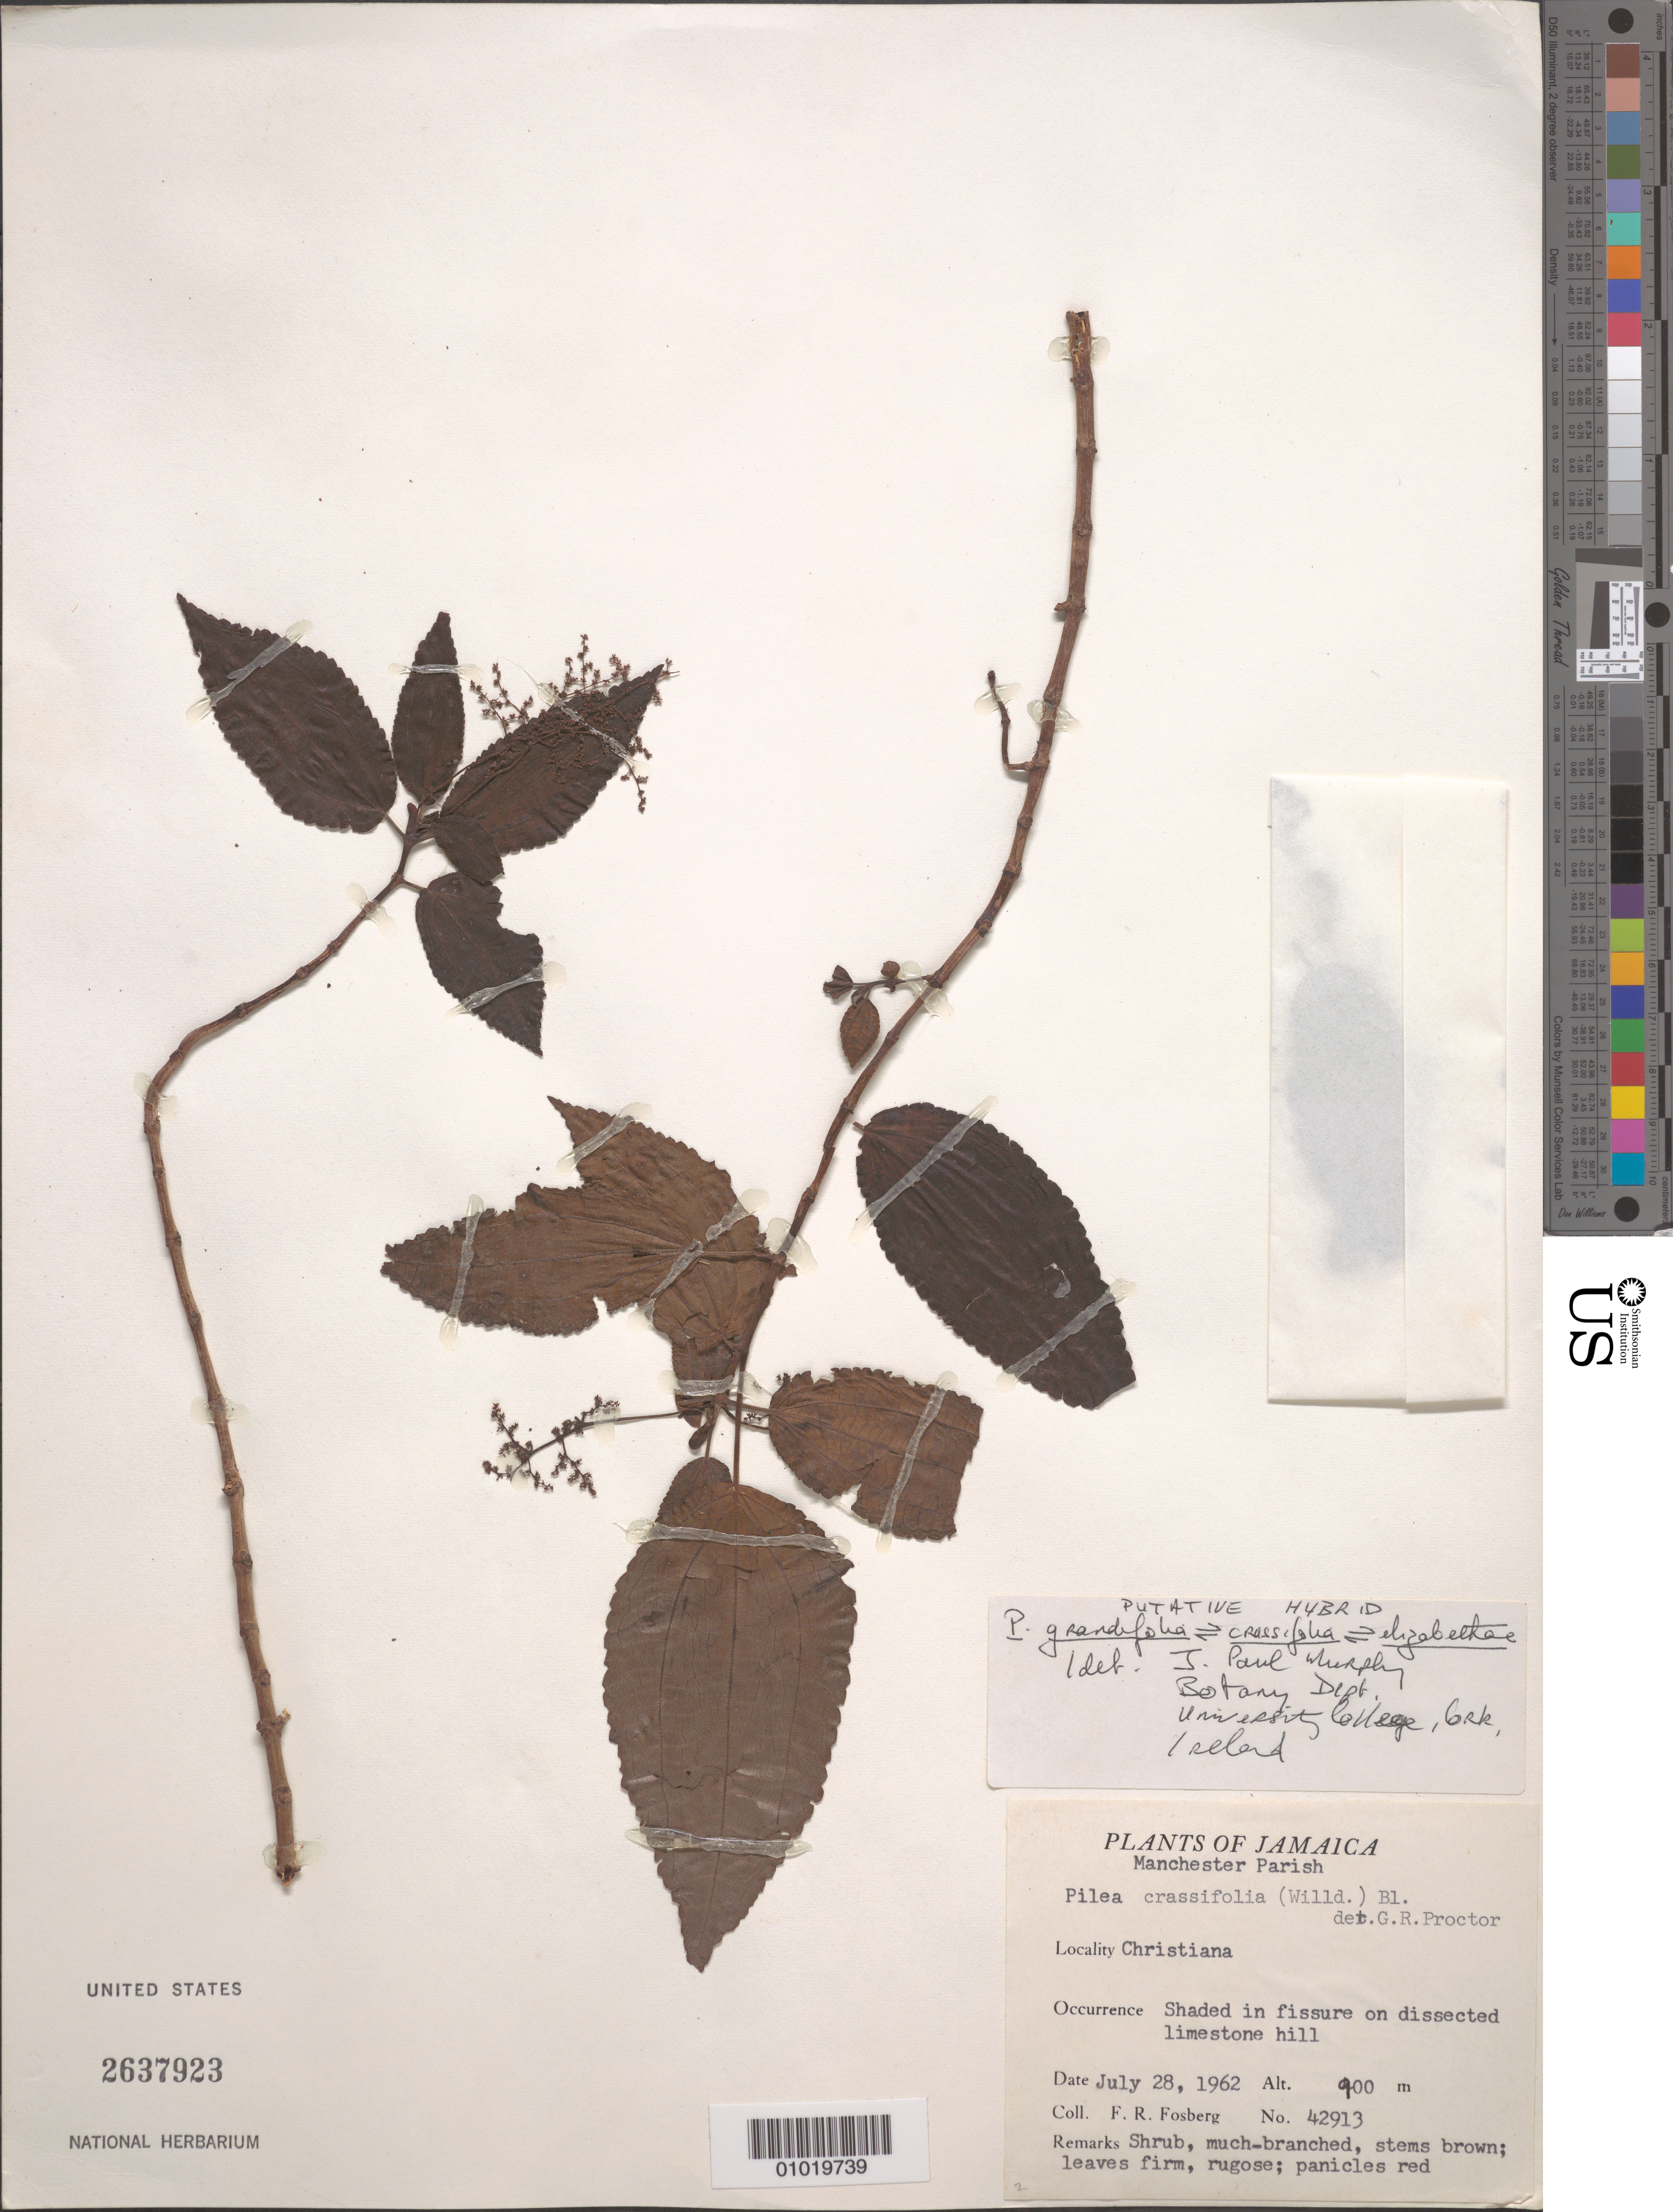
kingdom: Plantae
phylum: Tracheophyta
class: Magnoliopsida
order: Rosales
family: Urticaceae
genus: Pilea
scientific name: Pilea crassifolia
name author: (Willd.) Blume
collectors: F. R. Fosberg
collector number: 42913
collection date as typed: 28 Jul 1962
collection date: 1962-07-28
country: Jamaica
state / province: Manchester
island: Jamaica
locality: Christiana.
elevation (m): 900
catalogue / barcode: US 2637923